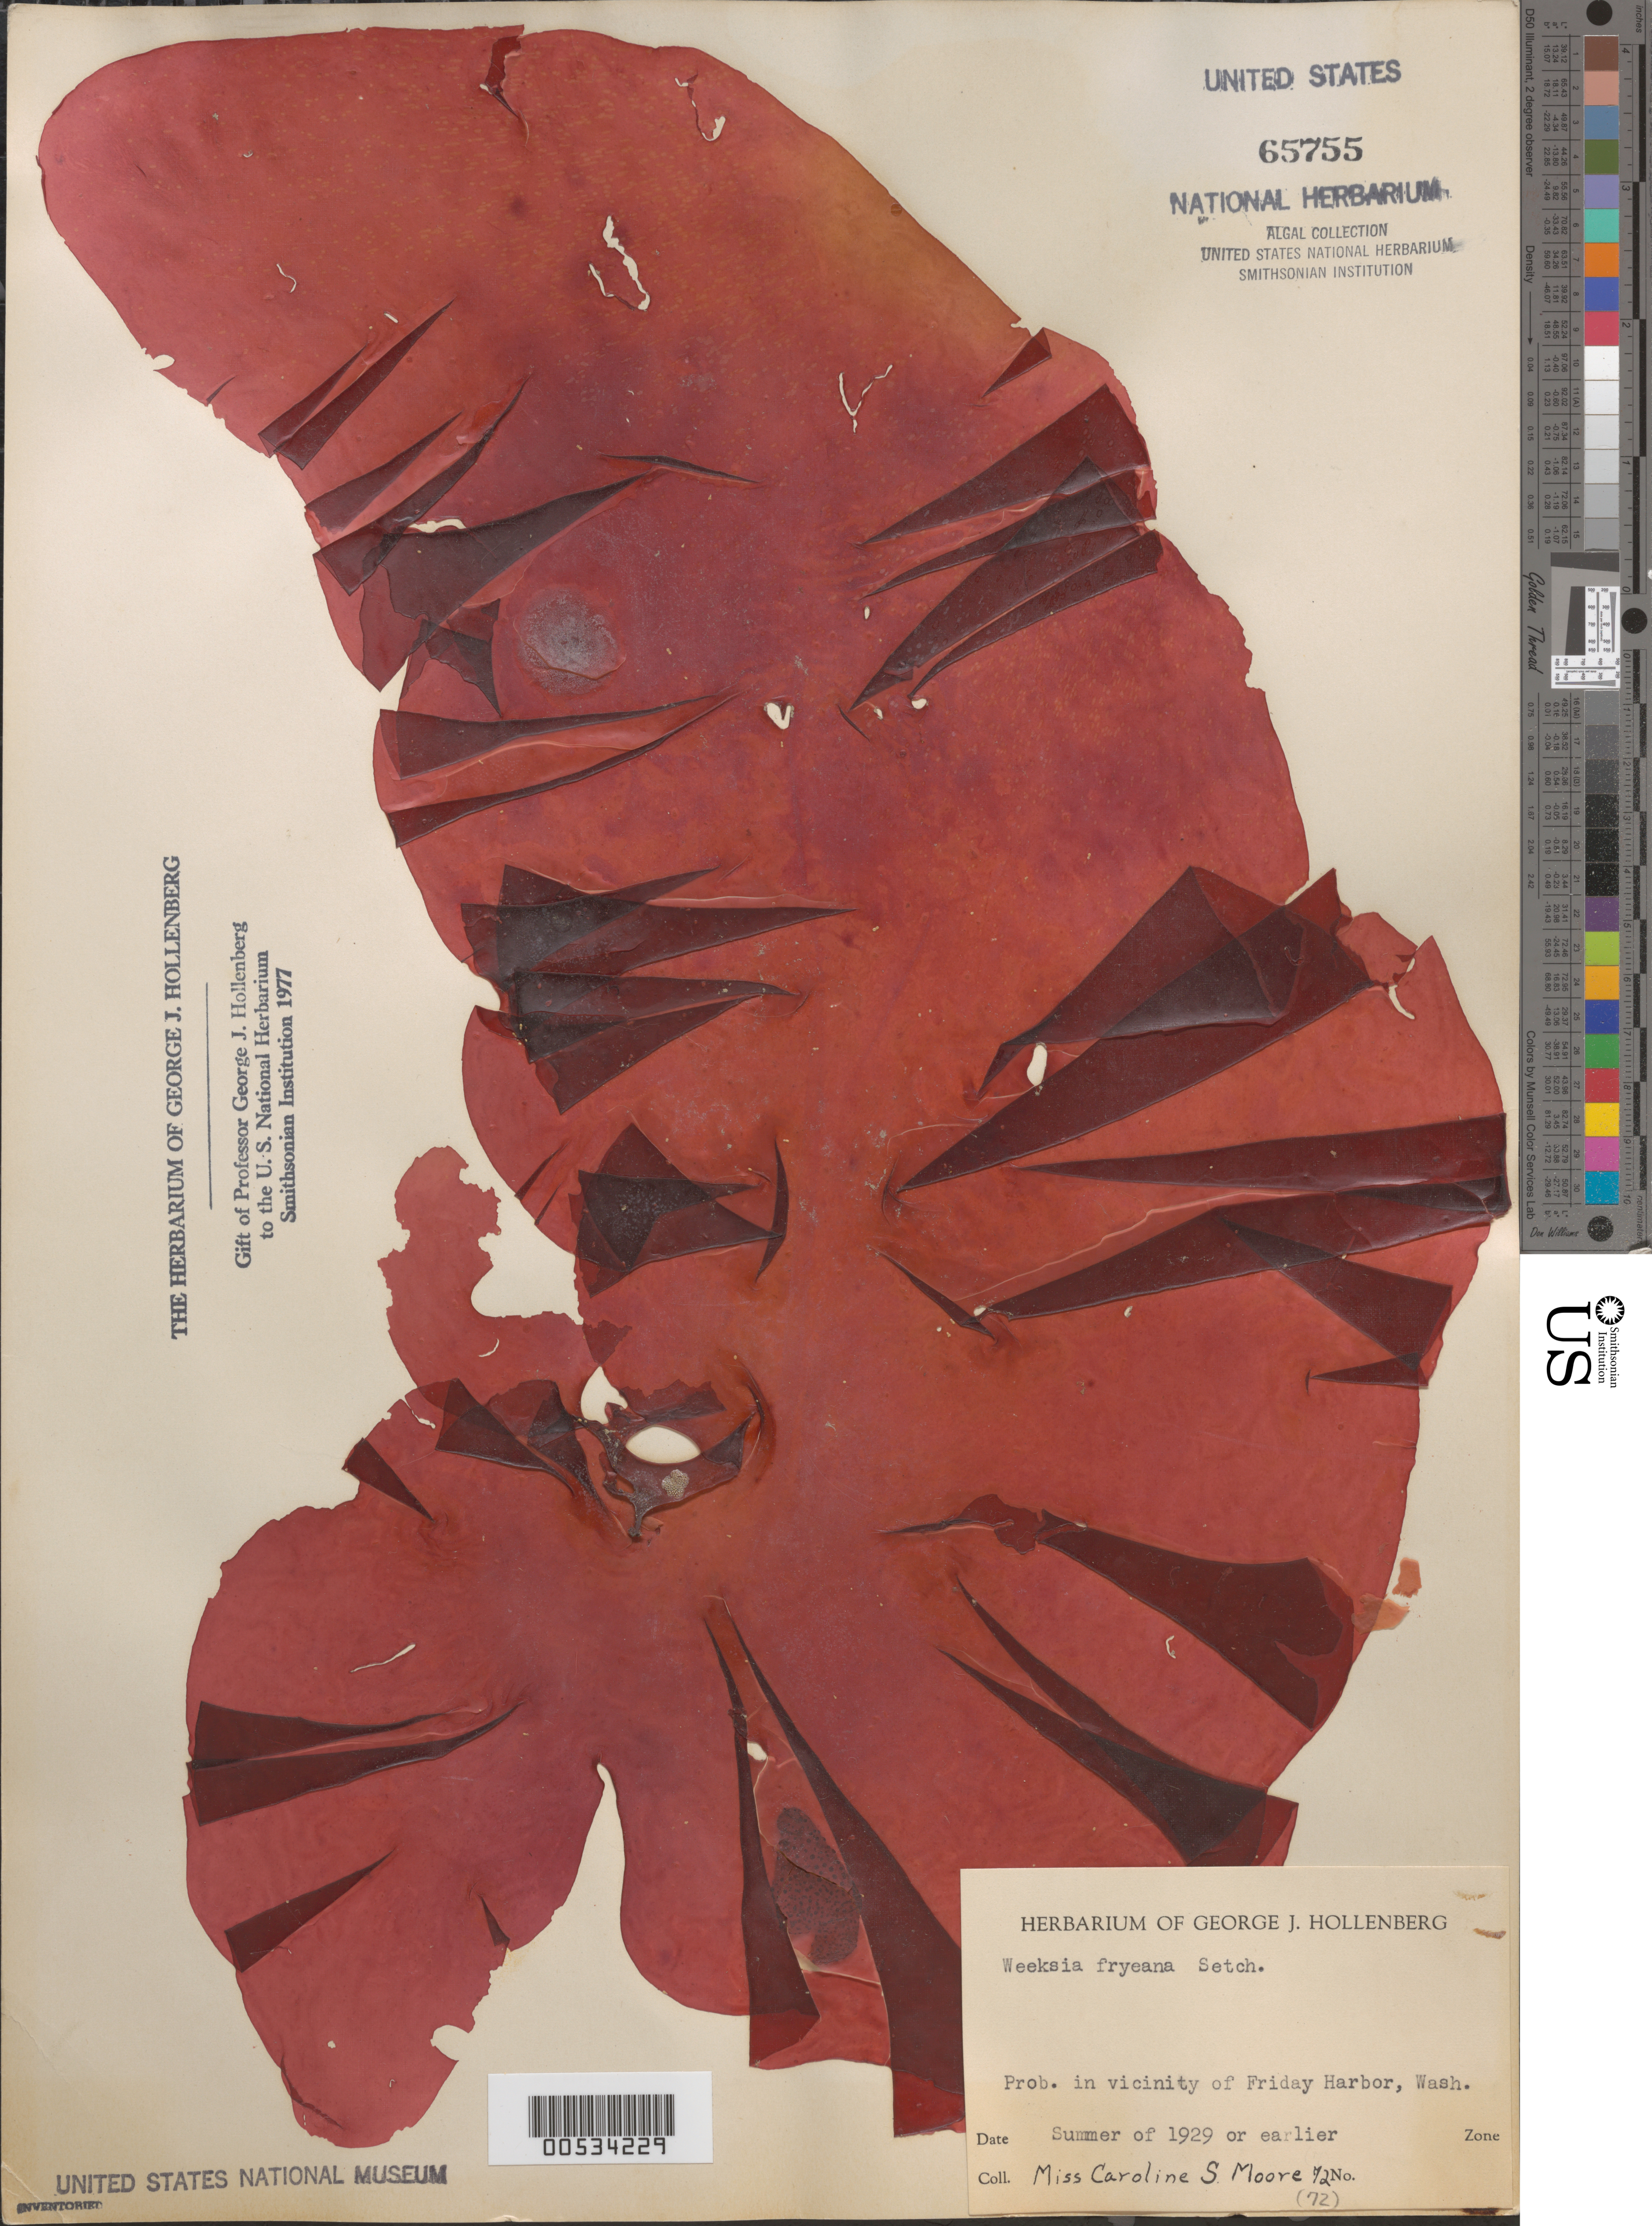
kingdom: Plantae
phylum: Rhodophyta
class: Florideophyceae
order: Gigartinales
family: Dumontiaceae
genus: Weeksia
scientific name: Weeksia coccinea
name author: (Harv.) S.C. Lindstrom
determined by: Algae name updating Project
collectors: C. Moore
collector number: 72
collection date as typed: Sum 1929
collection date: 1929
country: United States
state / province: Washington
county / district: San Juan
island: San Juan Island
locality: Probably Friday Harbor area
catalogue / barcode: US 65755